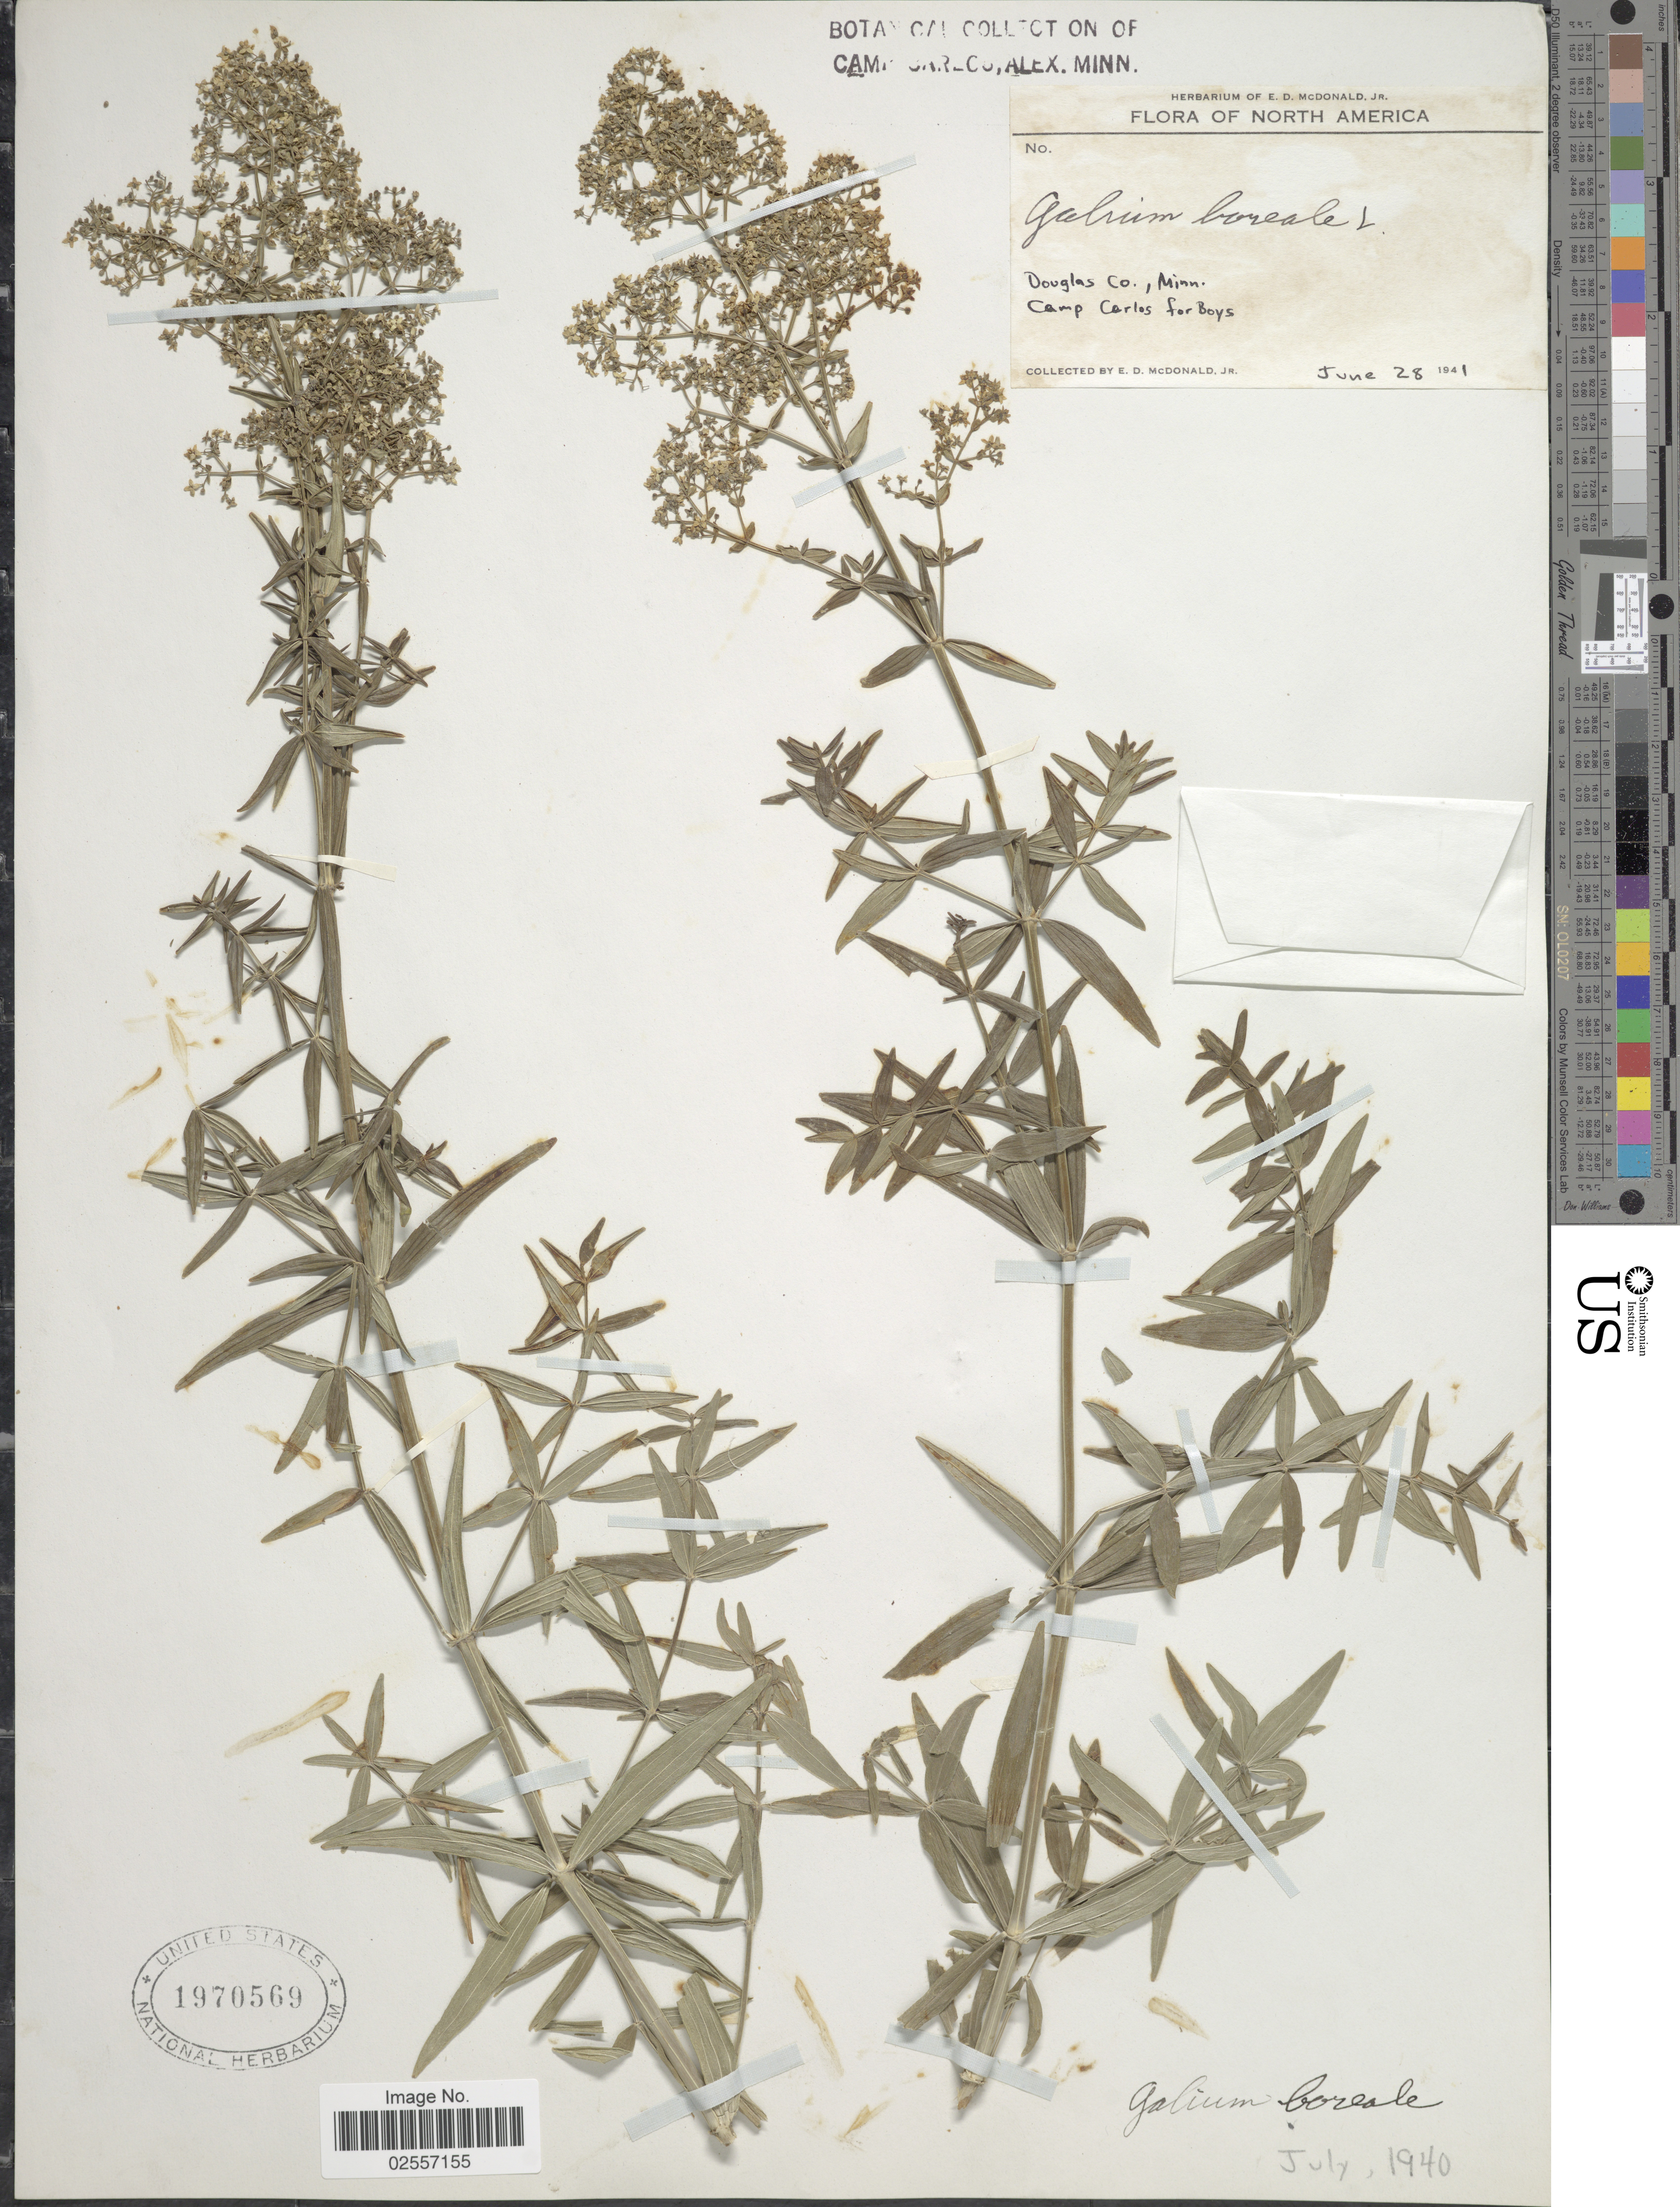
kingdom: Plantae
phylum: Tracheophyta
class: Magnoliopsida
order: Gentianales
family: Rubiaceae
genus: Galium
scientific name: Galium boreale L.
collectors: E. D. McDonald Jr.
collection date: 1941-06-28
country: United States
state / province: Minnesota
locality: Douglas Co. Camp Carlos for Boys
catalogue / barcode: US 1970569